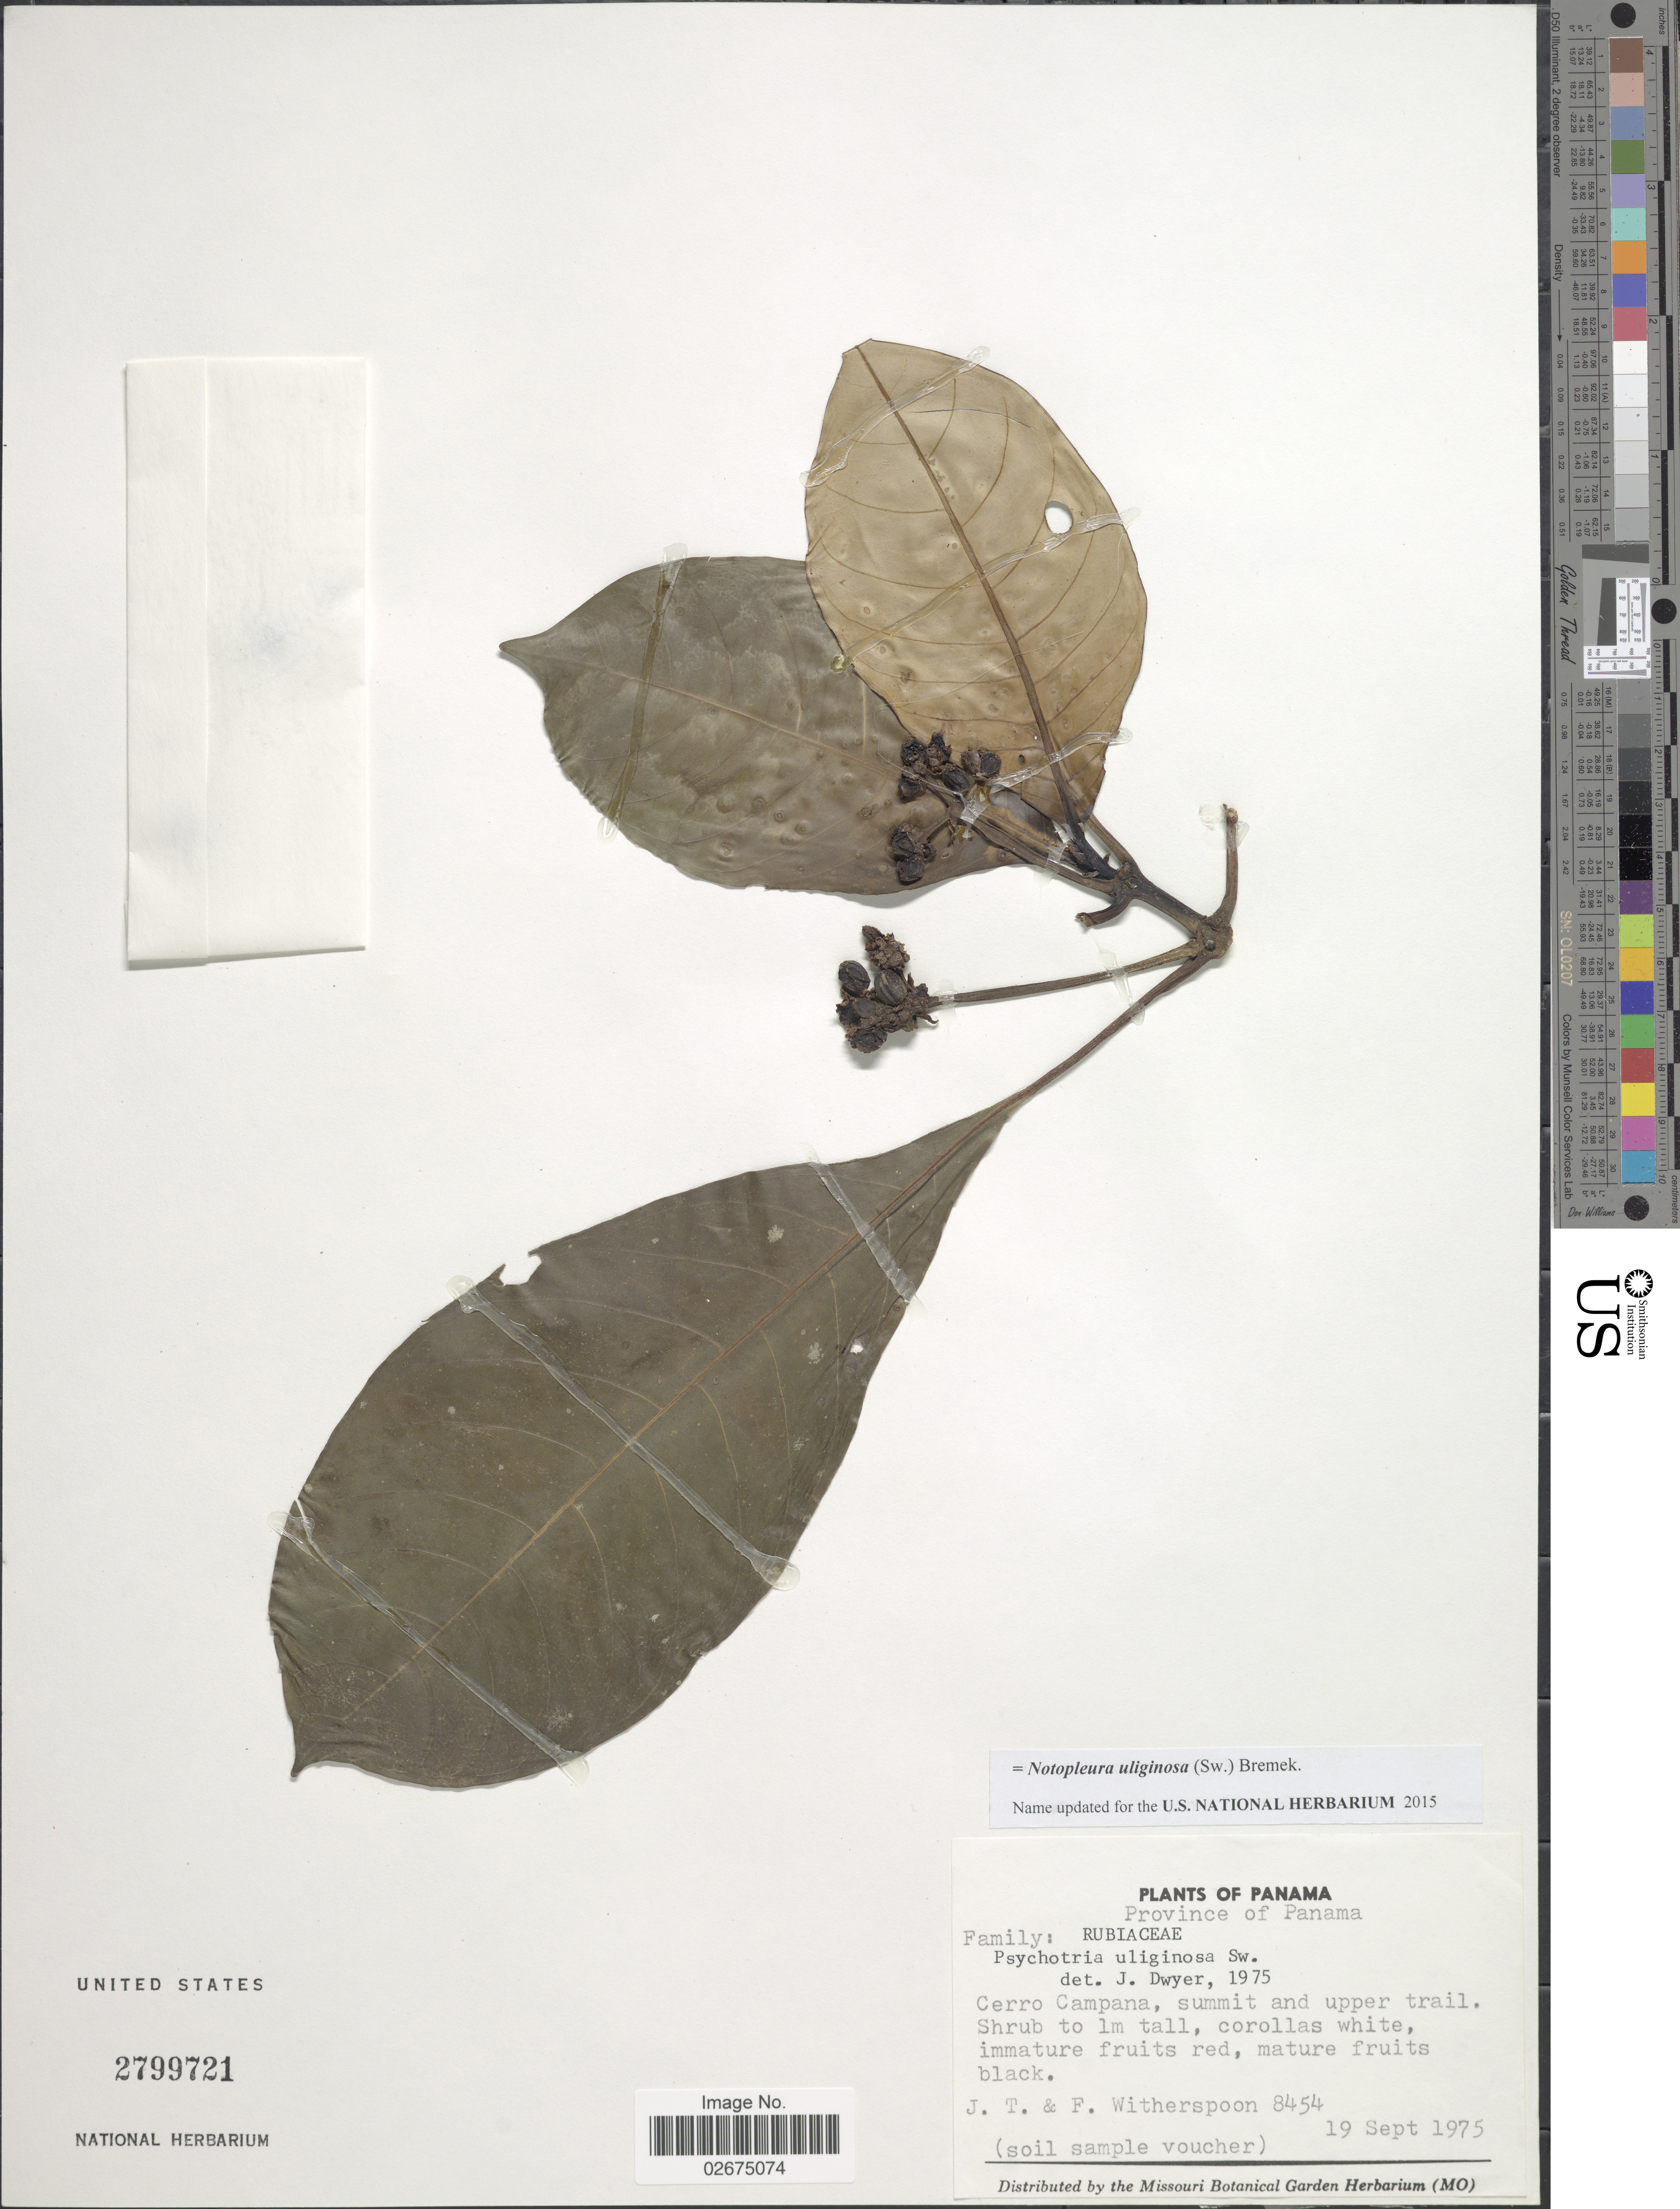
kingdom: Plantae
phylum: Tracheophyta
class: Magnoliopsida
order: Gentianales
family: Rubiaceae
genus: Notopleura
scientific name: Notopleura uliginosa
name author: (Sw.) Bremek.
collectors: J. Witherspoon & F. Witherspoon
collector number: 8454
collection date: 1975-09-19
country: Panama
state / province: Panamá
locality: Cerro Campana, summit and upper trail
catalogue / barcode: US 2799721